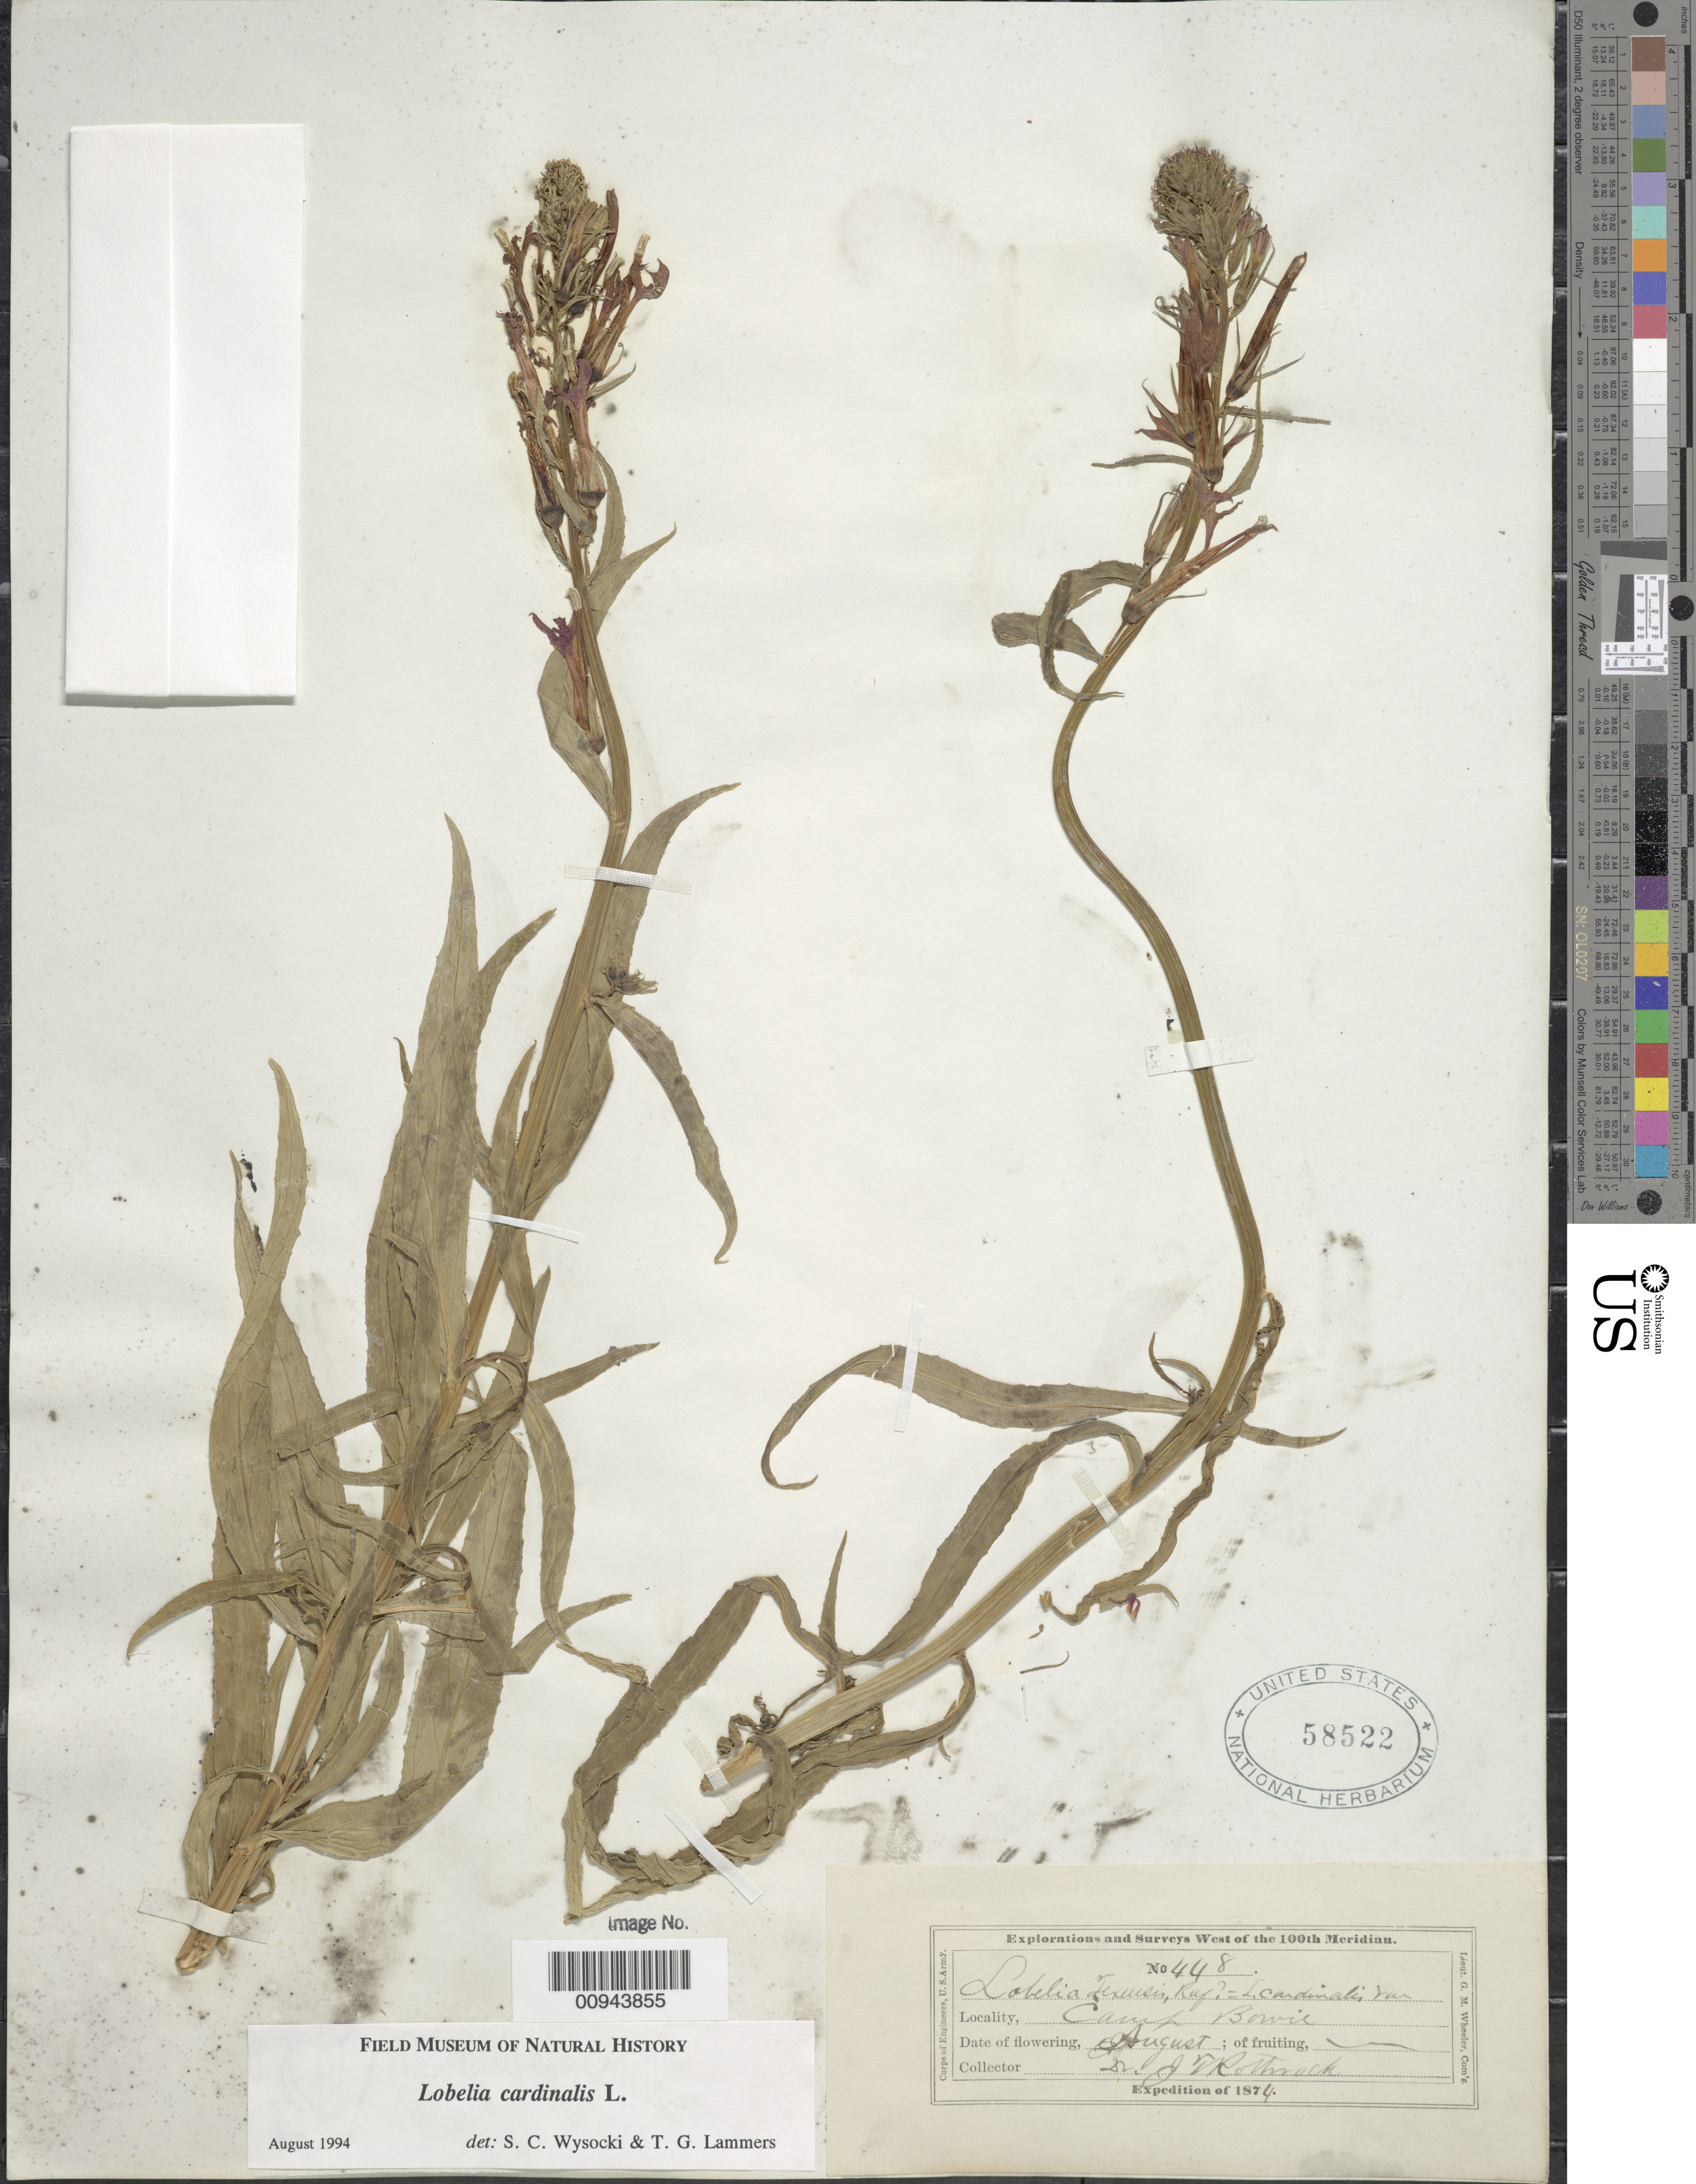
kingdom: Plantae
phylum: Tracheophyta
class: Magnoliopsida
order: Asterales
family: Campanulaceae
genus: Lobelia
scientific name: Lobelia cardinalis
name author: L.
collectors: J. T. Rothrock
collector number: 448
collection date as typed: Aug 1874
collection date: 1874-08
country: United States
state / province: Arizona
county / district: Cochise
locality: Camp Bowie.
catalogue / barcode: US 58522